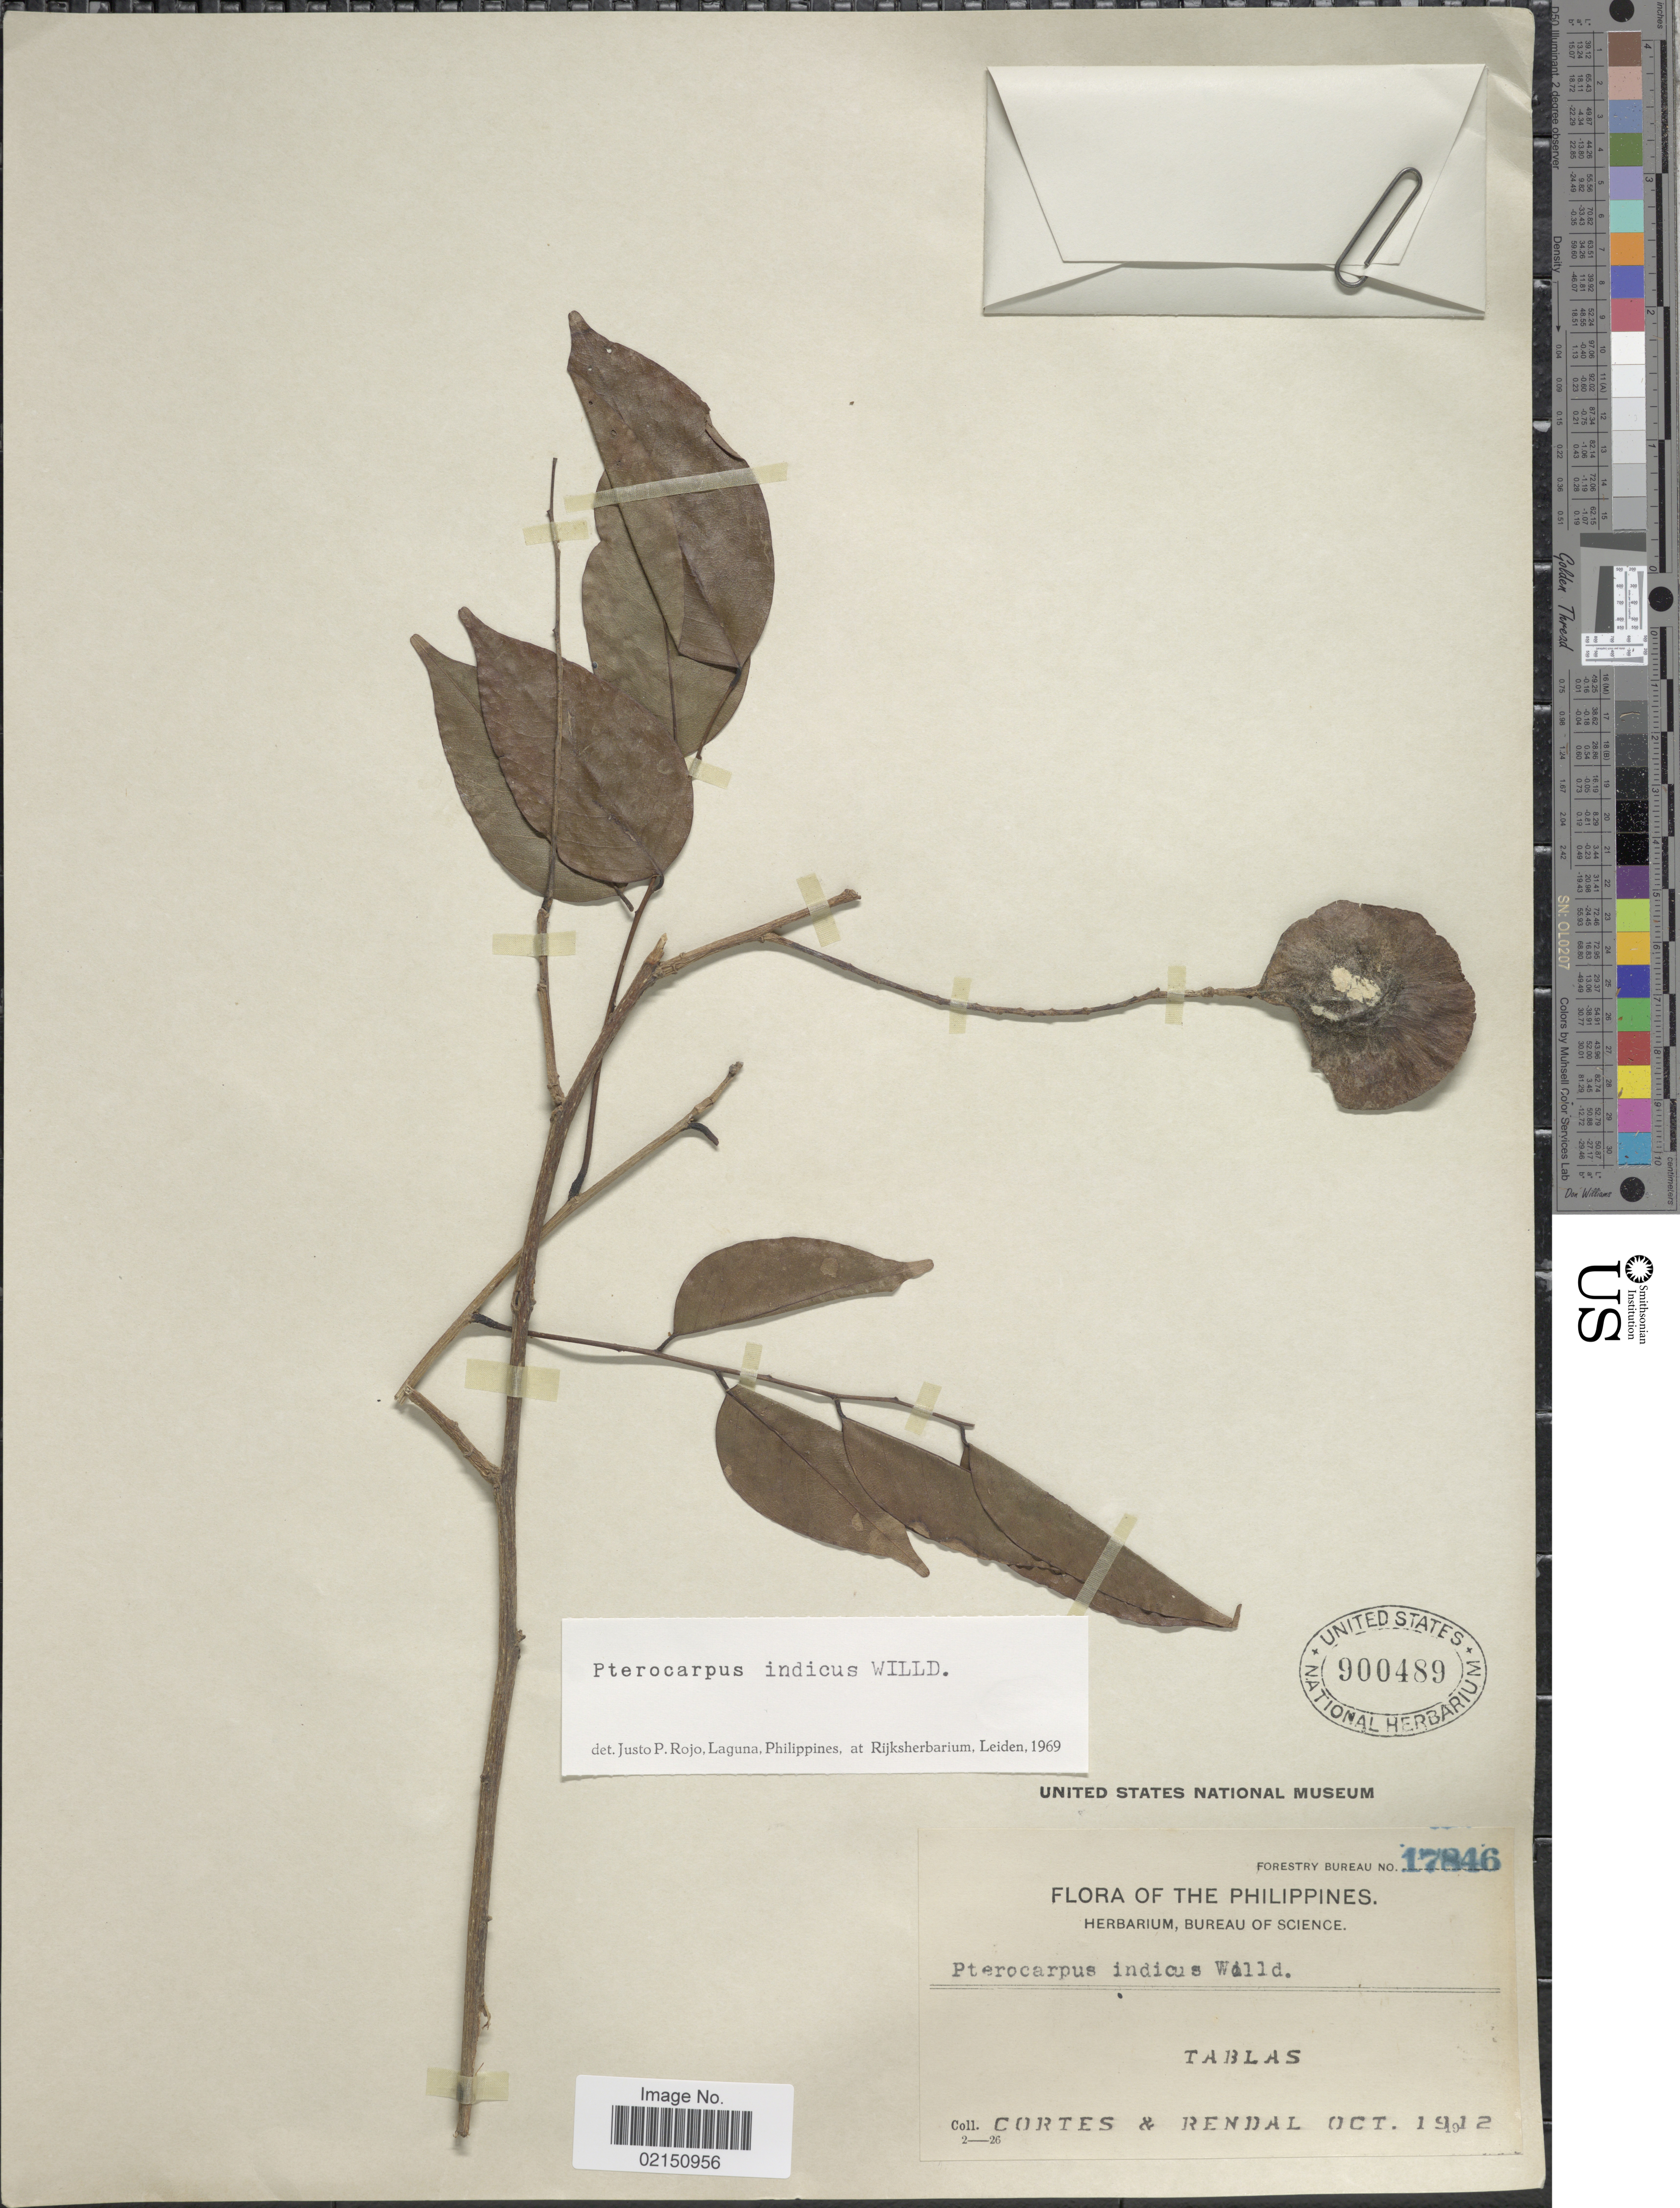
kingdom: Plantae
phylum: Tracheophyta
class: Magnoliopsida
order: Fabales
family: Fabaceae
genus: Pterocarpus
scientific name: Pterocarpus indicus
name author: Willd.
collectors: Cortes, -- & -. Rendal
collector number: Forestry Bureau 17846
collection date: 1912-10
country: Philippines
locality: Tablas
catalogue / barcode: US 900489